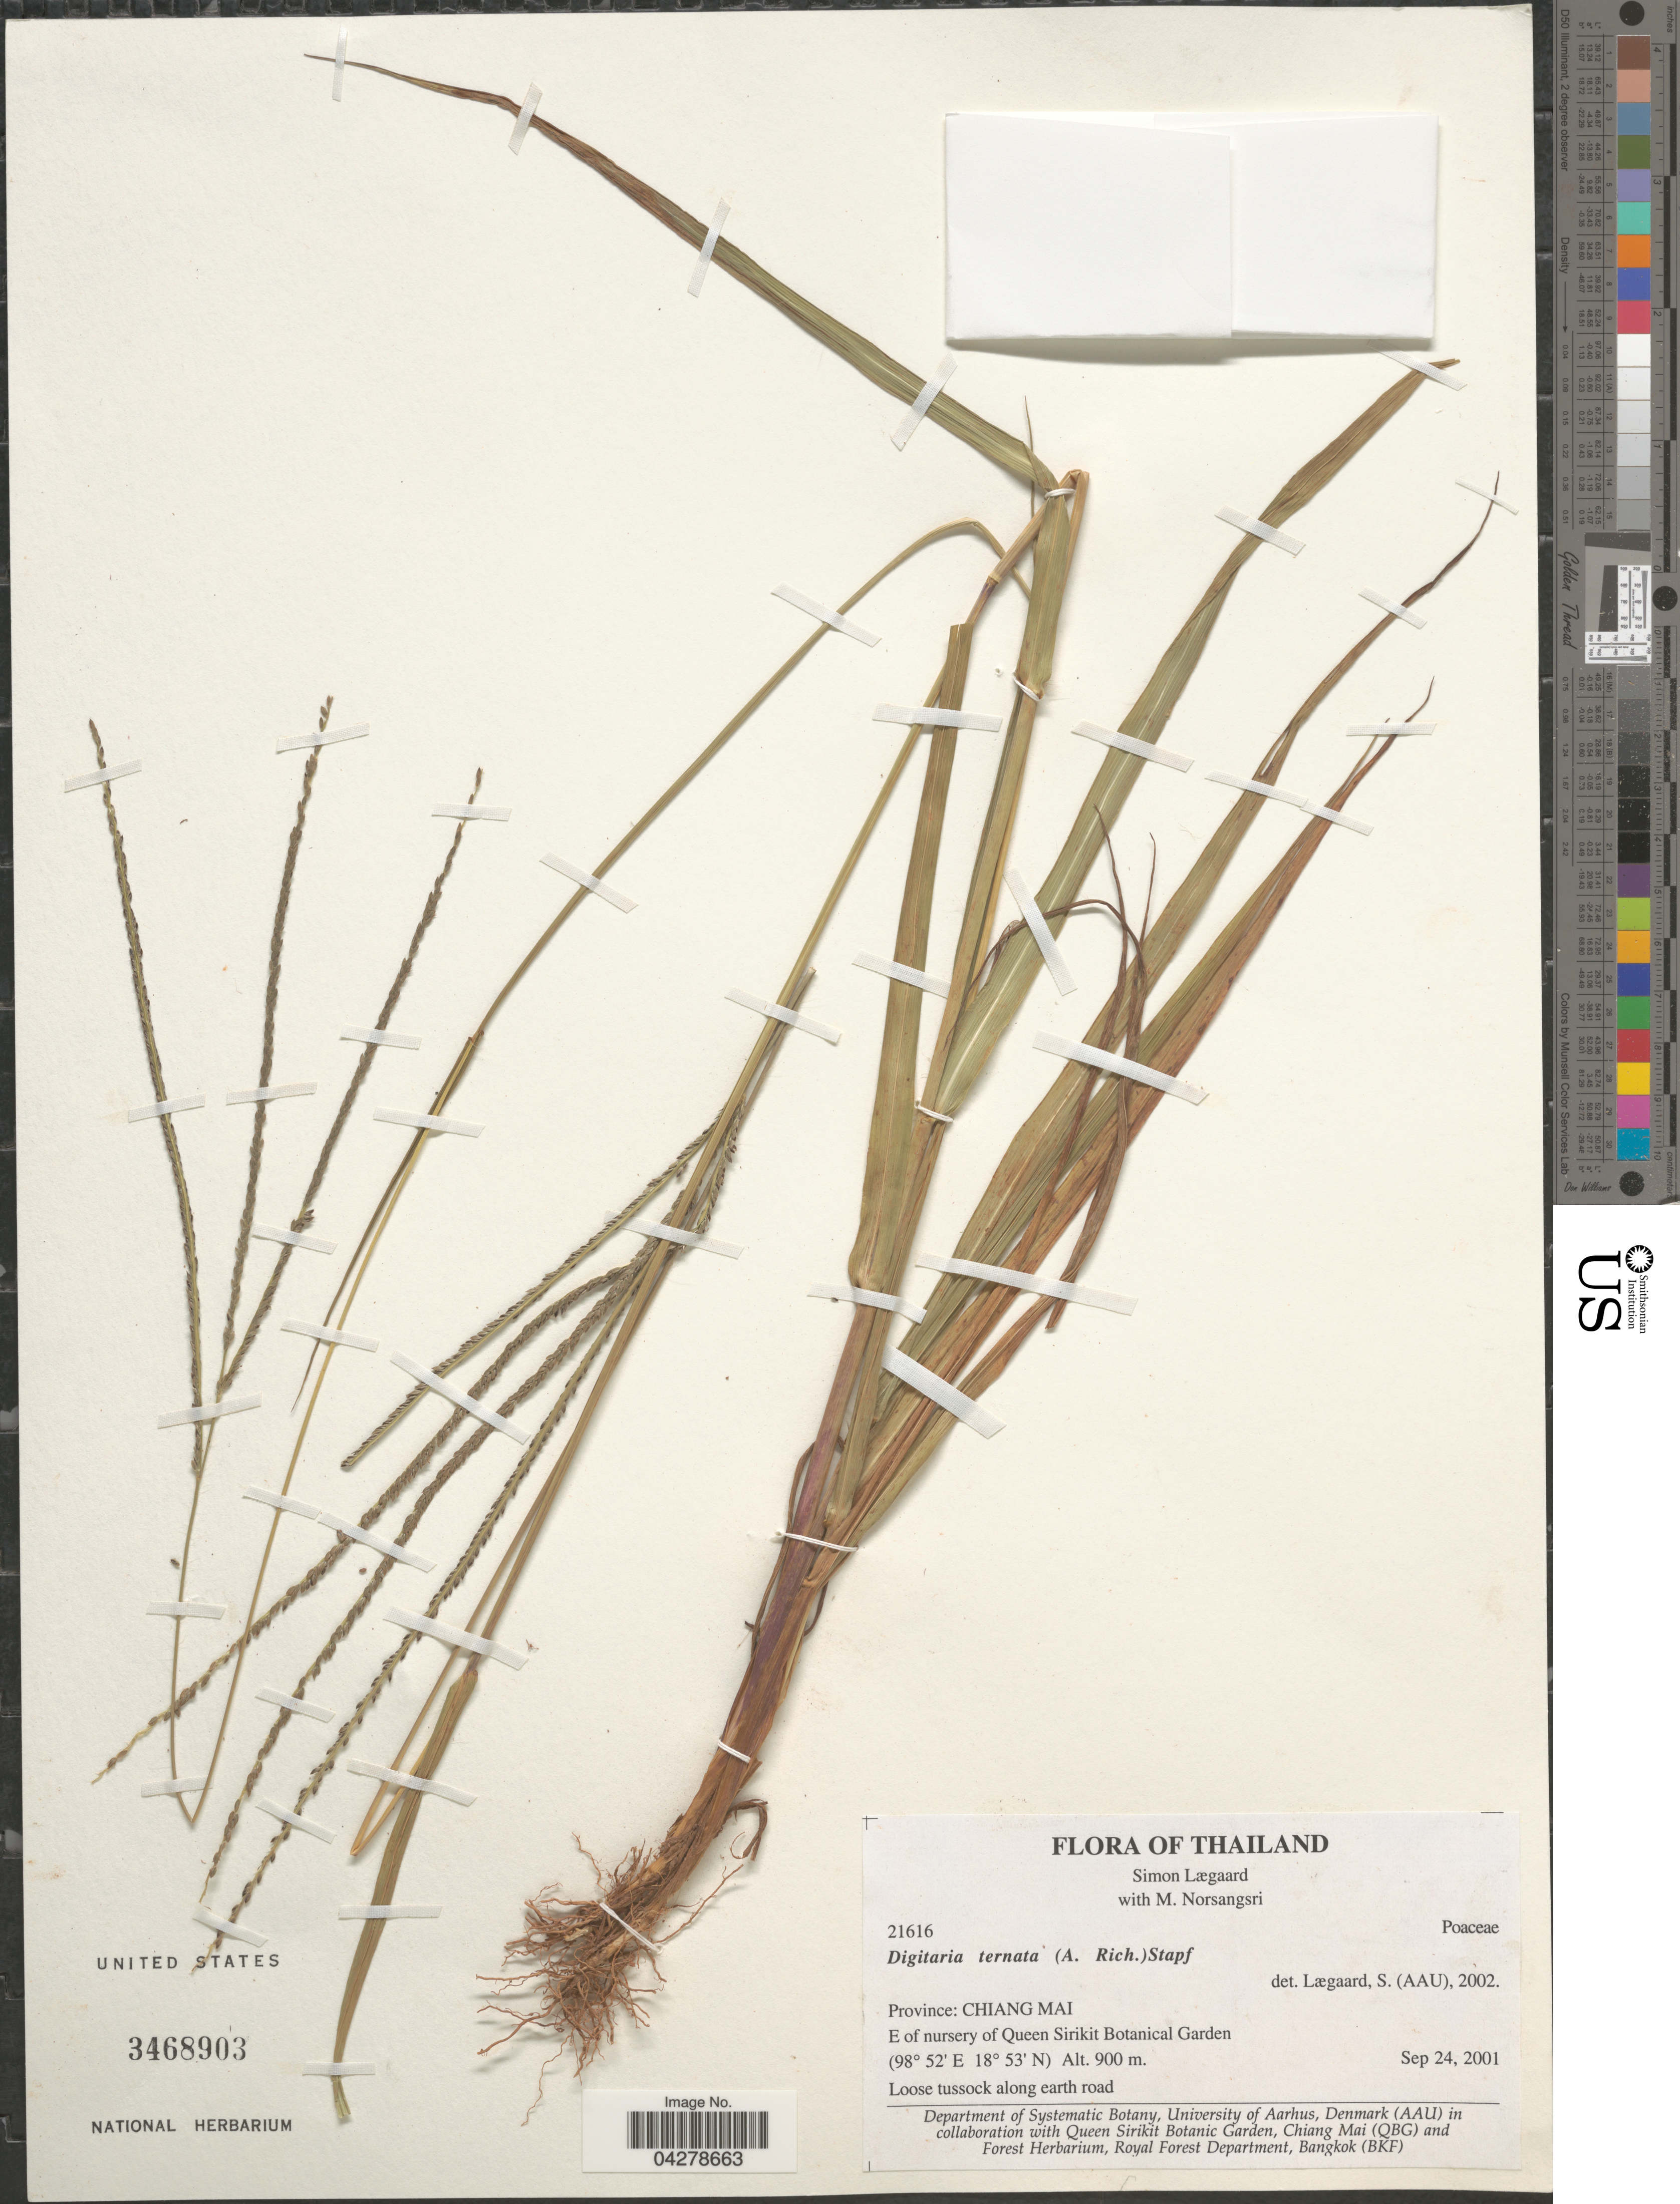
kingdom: Plantae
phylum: Tracheophyta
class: Liliopsida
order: Poales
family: Poaceae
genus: Digitaria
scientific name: Digitaria ternata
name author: (Hochr. ex A. Rich.) Stapf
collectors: S. Lægaard & M. Norsangsri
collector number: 21616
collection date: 2001-09-24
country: Thailand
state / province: Chiang Mai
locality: E of nursery of Queen Sirikit Botanical Garden.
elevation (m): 900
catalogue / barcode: US 3468903